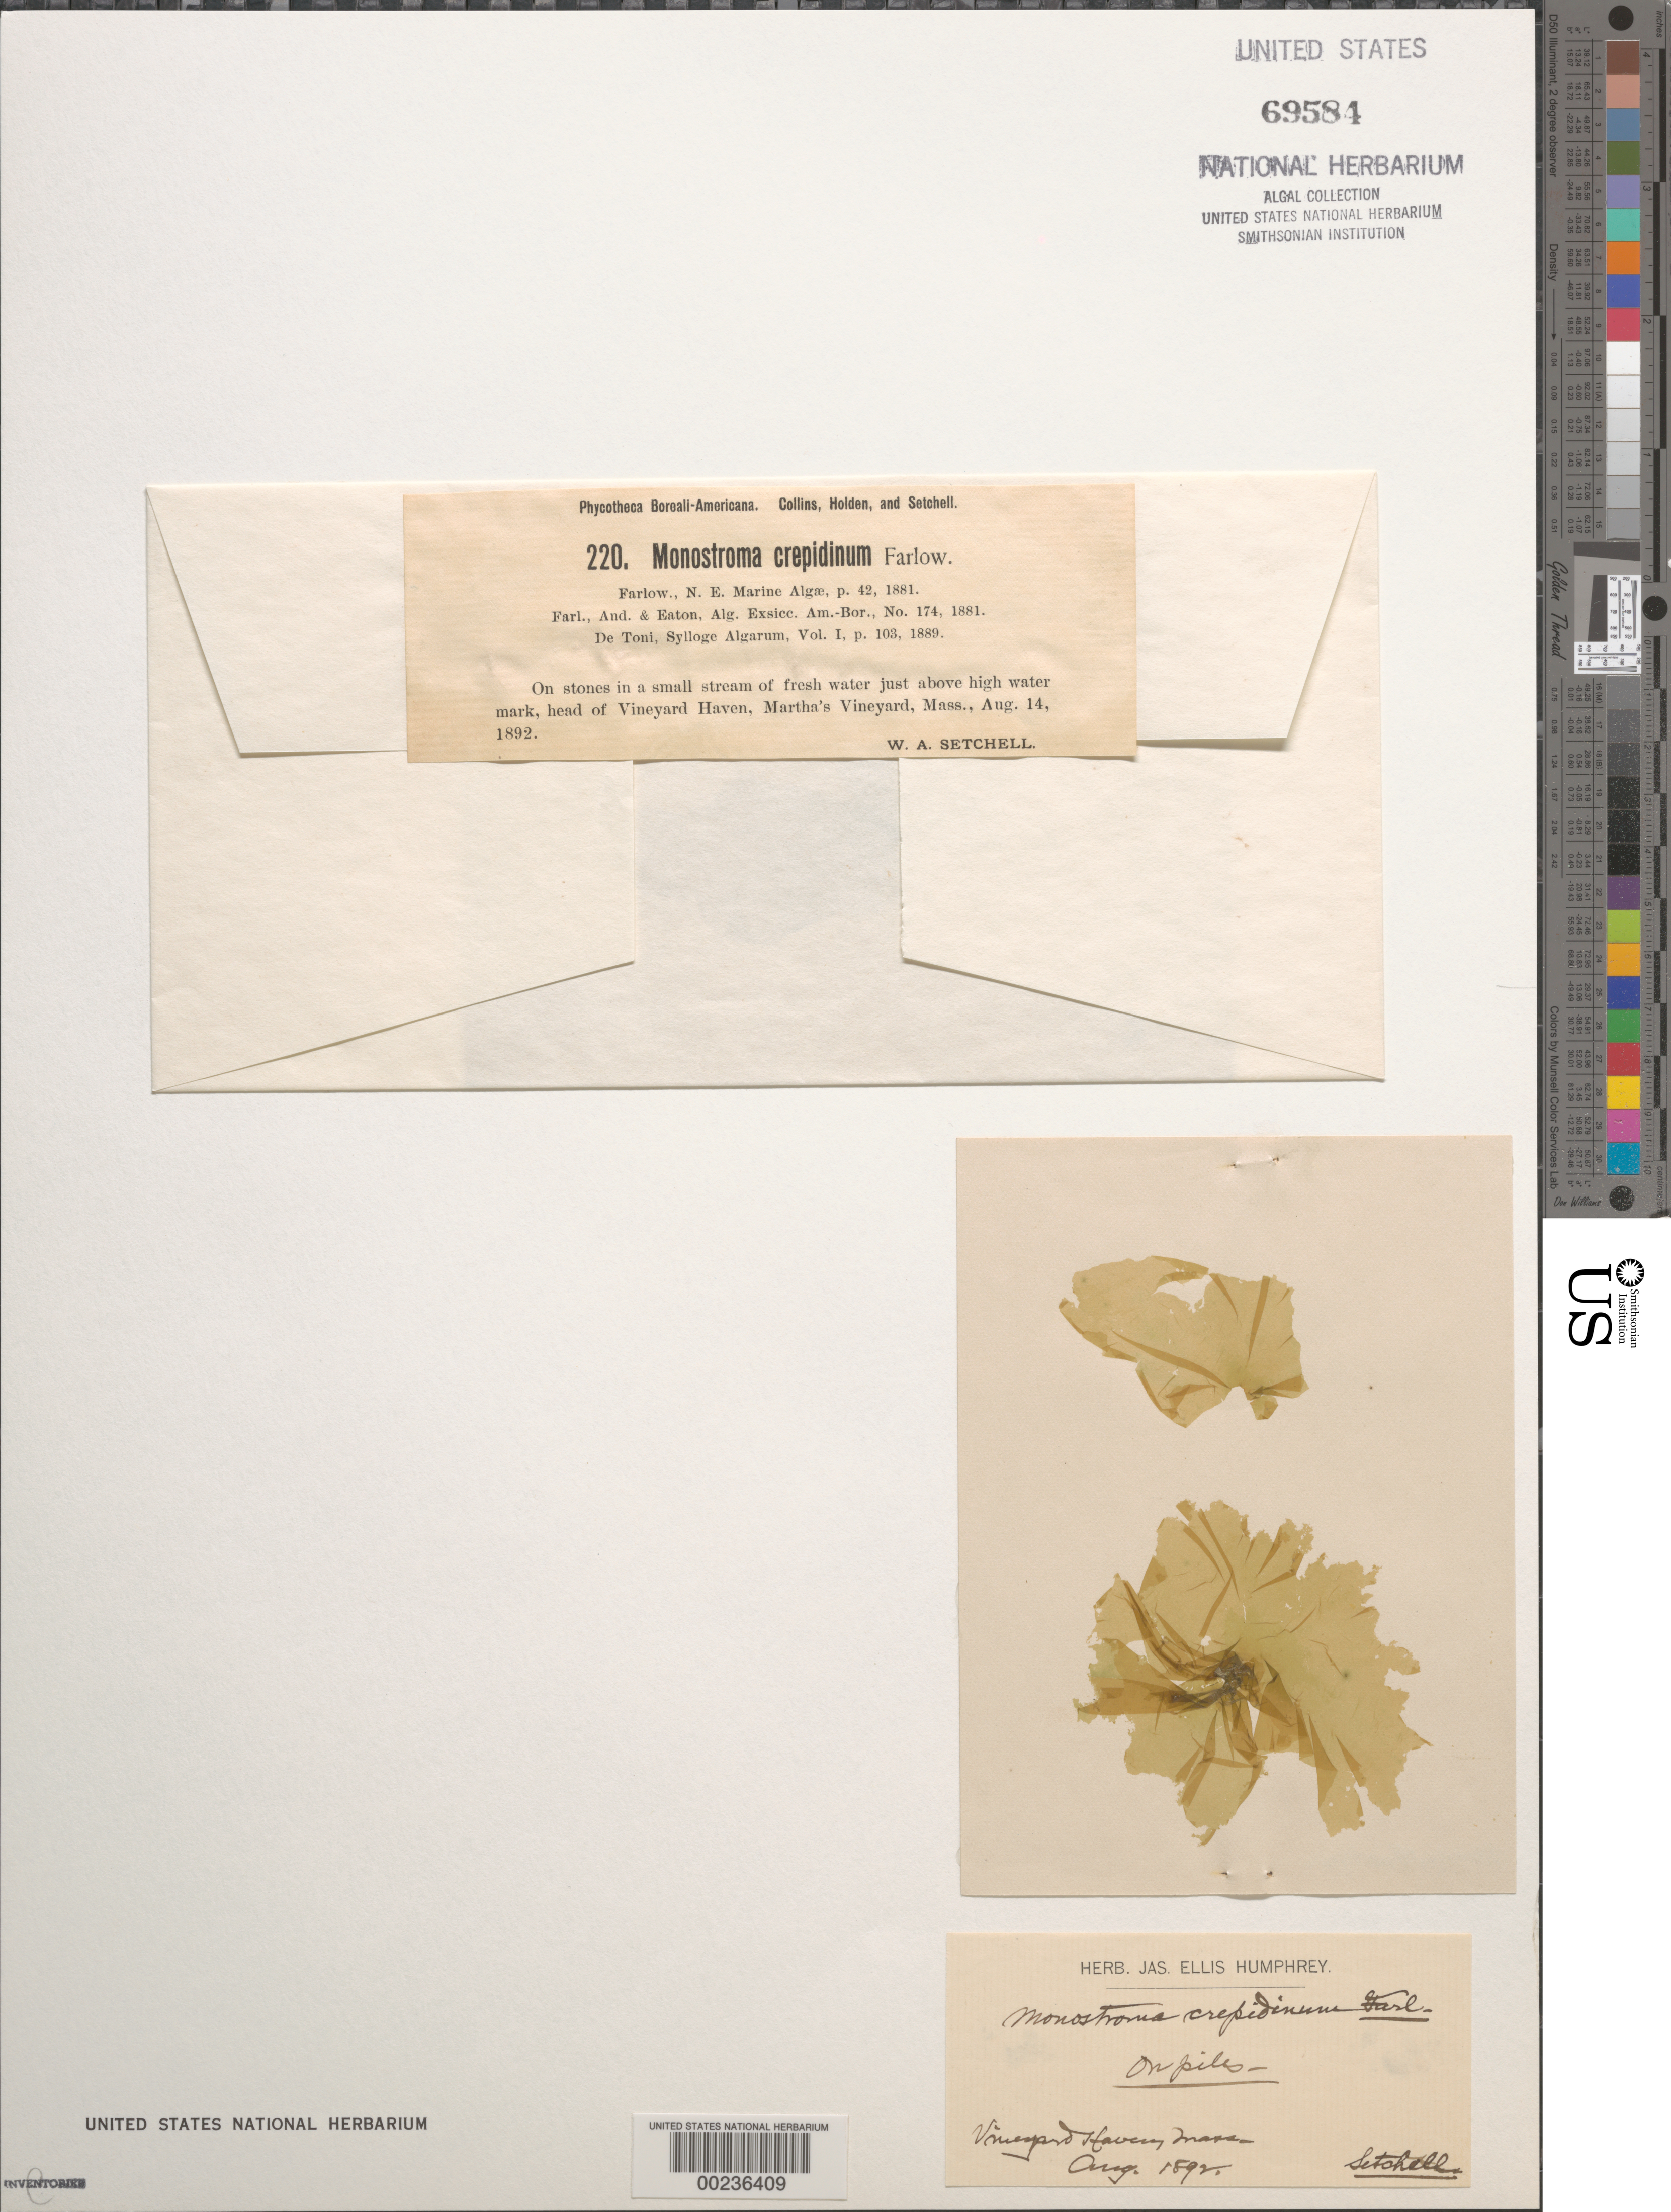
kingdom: Plantae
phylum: Chlorophyta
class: Ulvophyceae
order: Ulvales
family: Gayraliaceae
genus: Gayralia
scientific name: Gayralia oxysperma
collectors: W. Setchell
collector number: PB-A 220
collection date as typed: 14 Aug 1892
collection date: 1892-08-14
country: United States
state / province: Massachusetts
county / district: Dukes County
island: Martha's Vineyard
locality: Vineyard Haven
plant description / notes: Collins, Holden & Setchell, Phycotheca Boreali-Americana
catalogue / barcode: US 69584